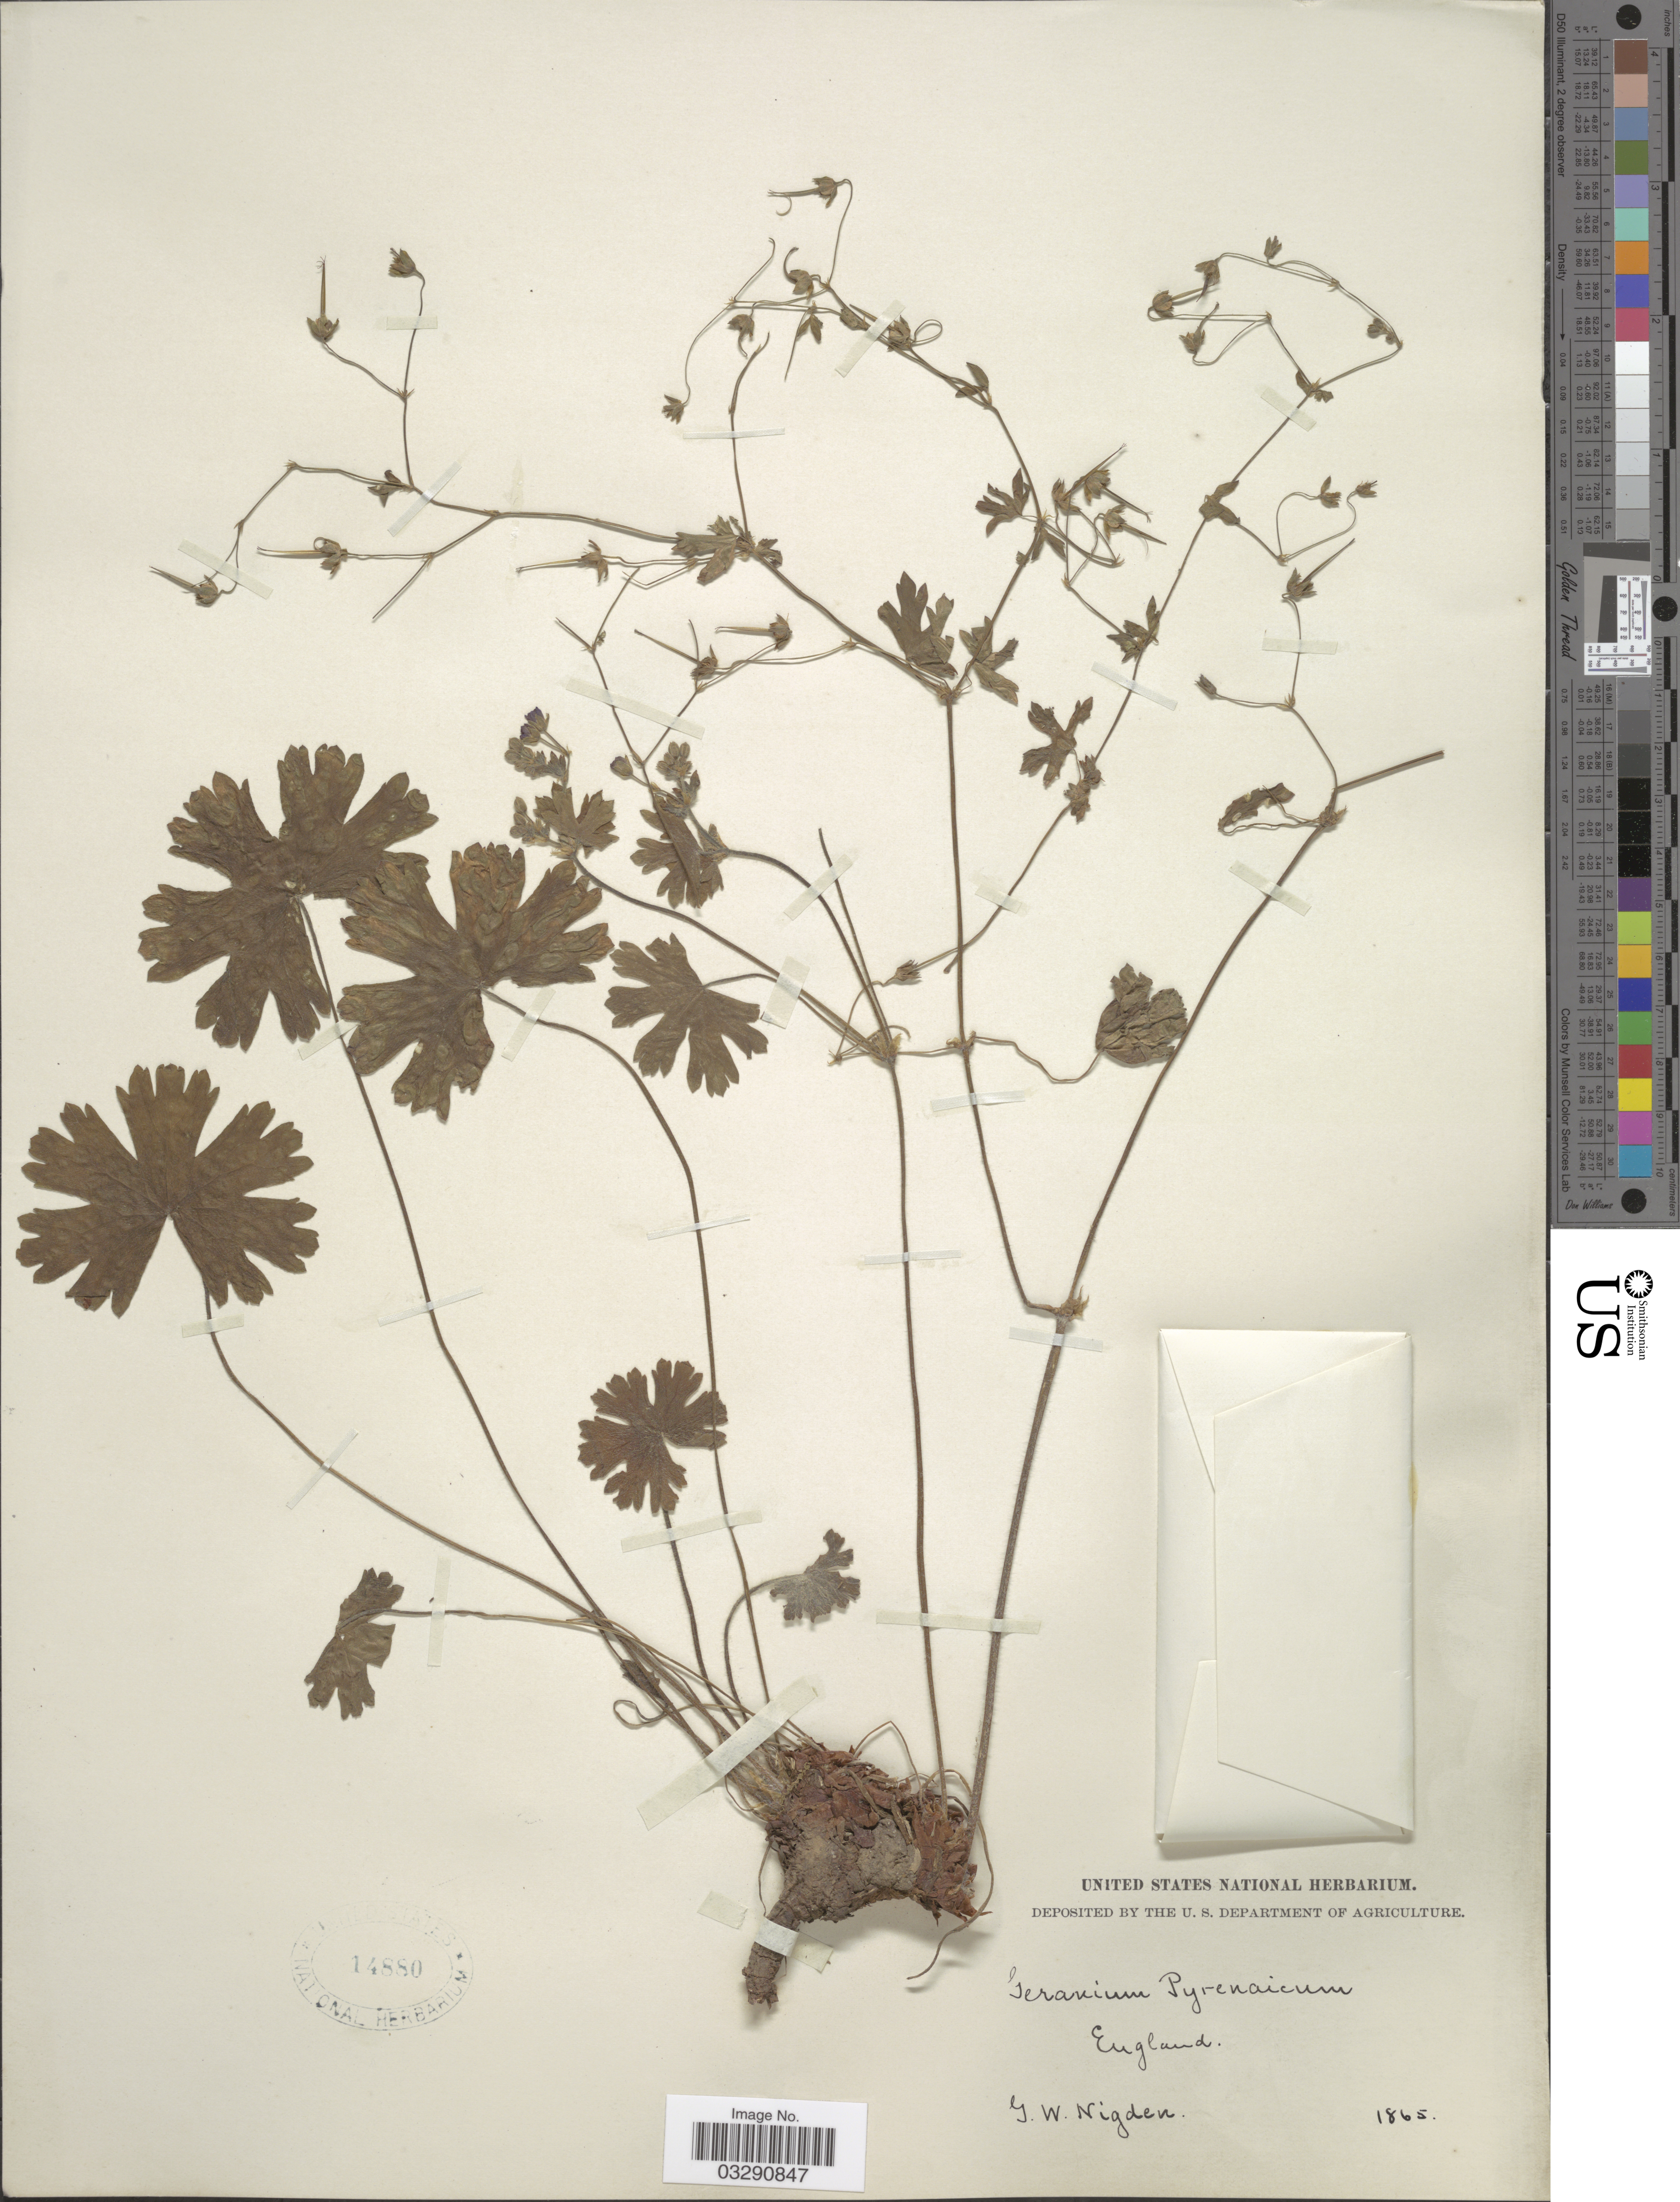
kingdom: Plantae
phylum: Tracheophyta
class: Magnoliopsida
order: Geraniales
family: Geraniaceae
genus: Geranium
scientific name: Geranium pyrenaicum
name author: Burm. f.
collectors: G. Nigden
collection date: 1865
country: United Kingdom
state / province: England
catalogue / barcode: US 14880